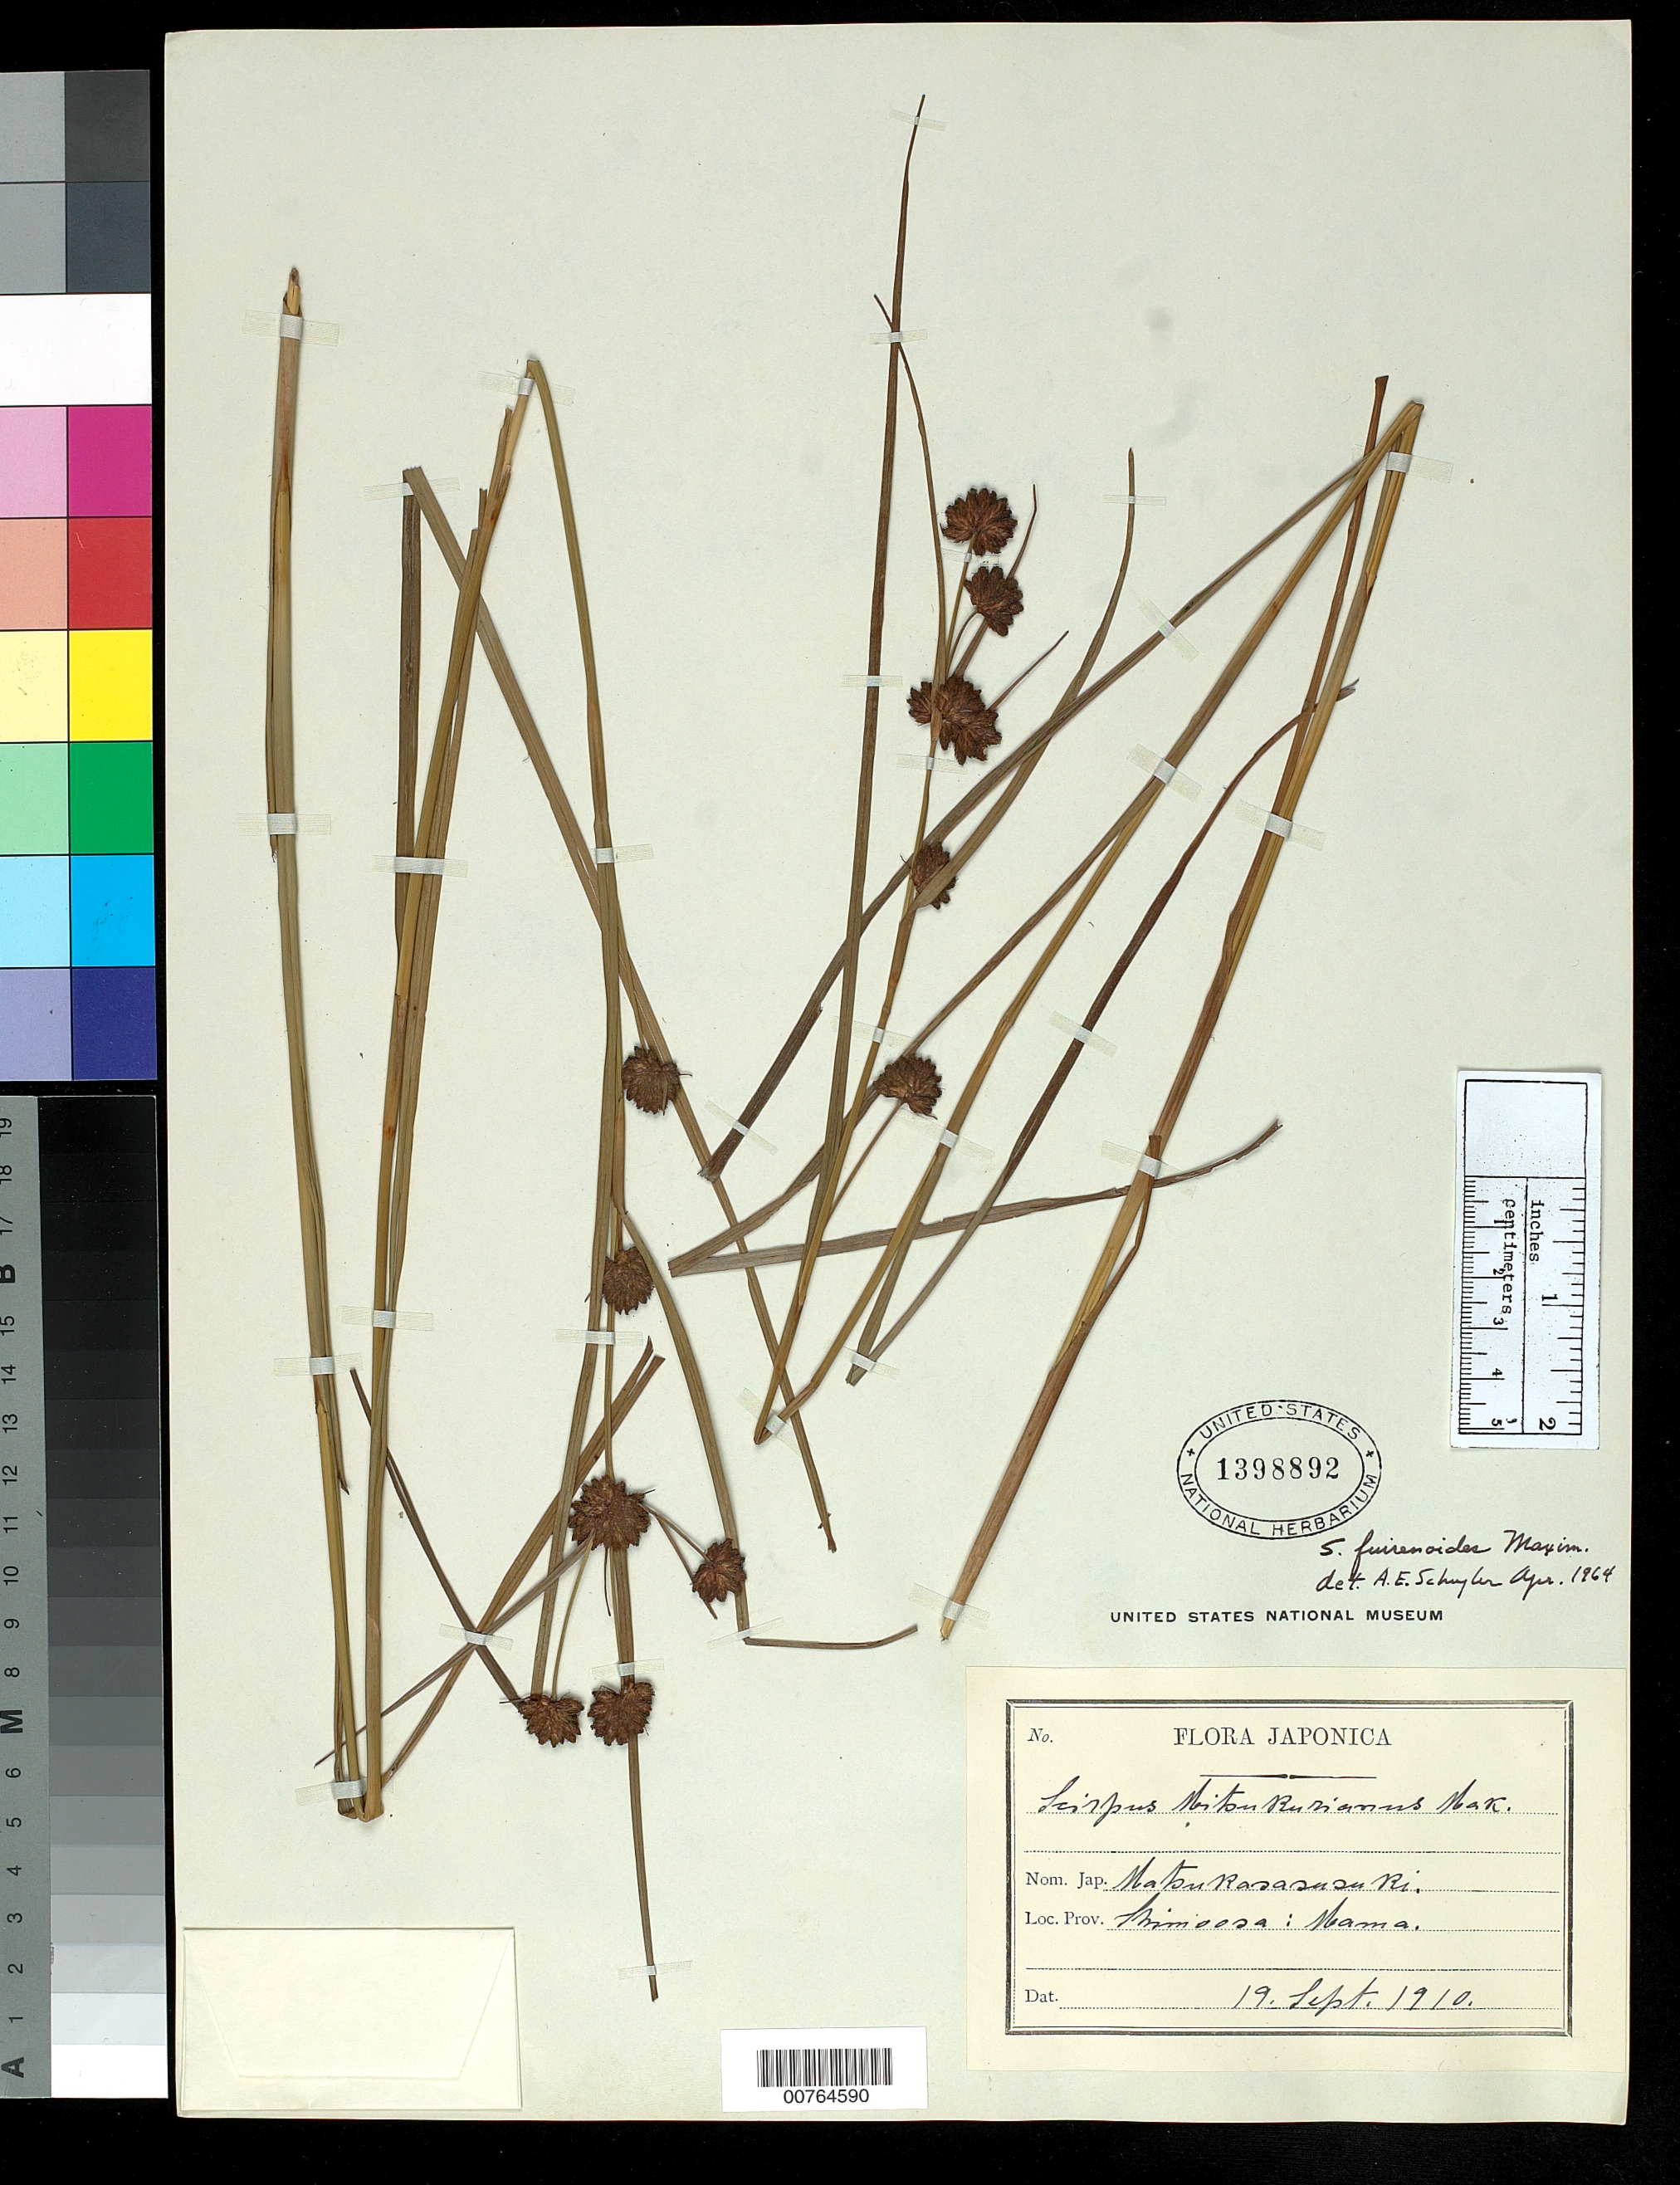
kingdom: Plantae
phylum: Tracheophyta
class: Liliopsida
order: Poales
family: Cyperaceae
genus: Scirpus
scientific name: Scirpus fuirenoides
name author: Maxim.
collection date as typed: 19 Sep 1910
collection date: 1910-09-19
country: Japan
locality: Fusame, Mimossa, Nama.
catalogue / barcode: US 1398892